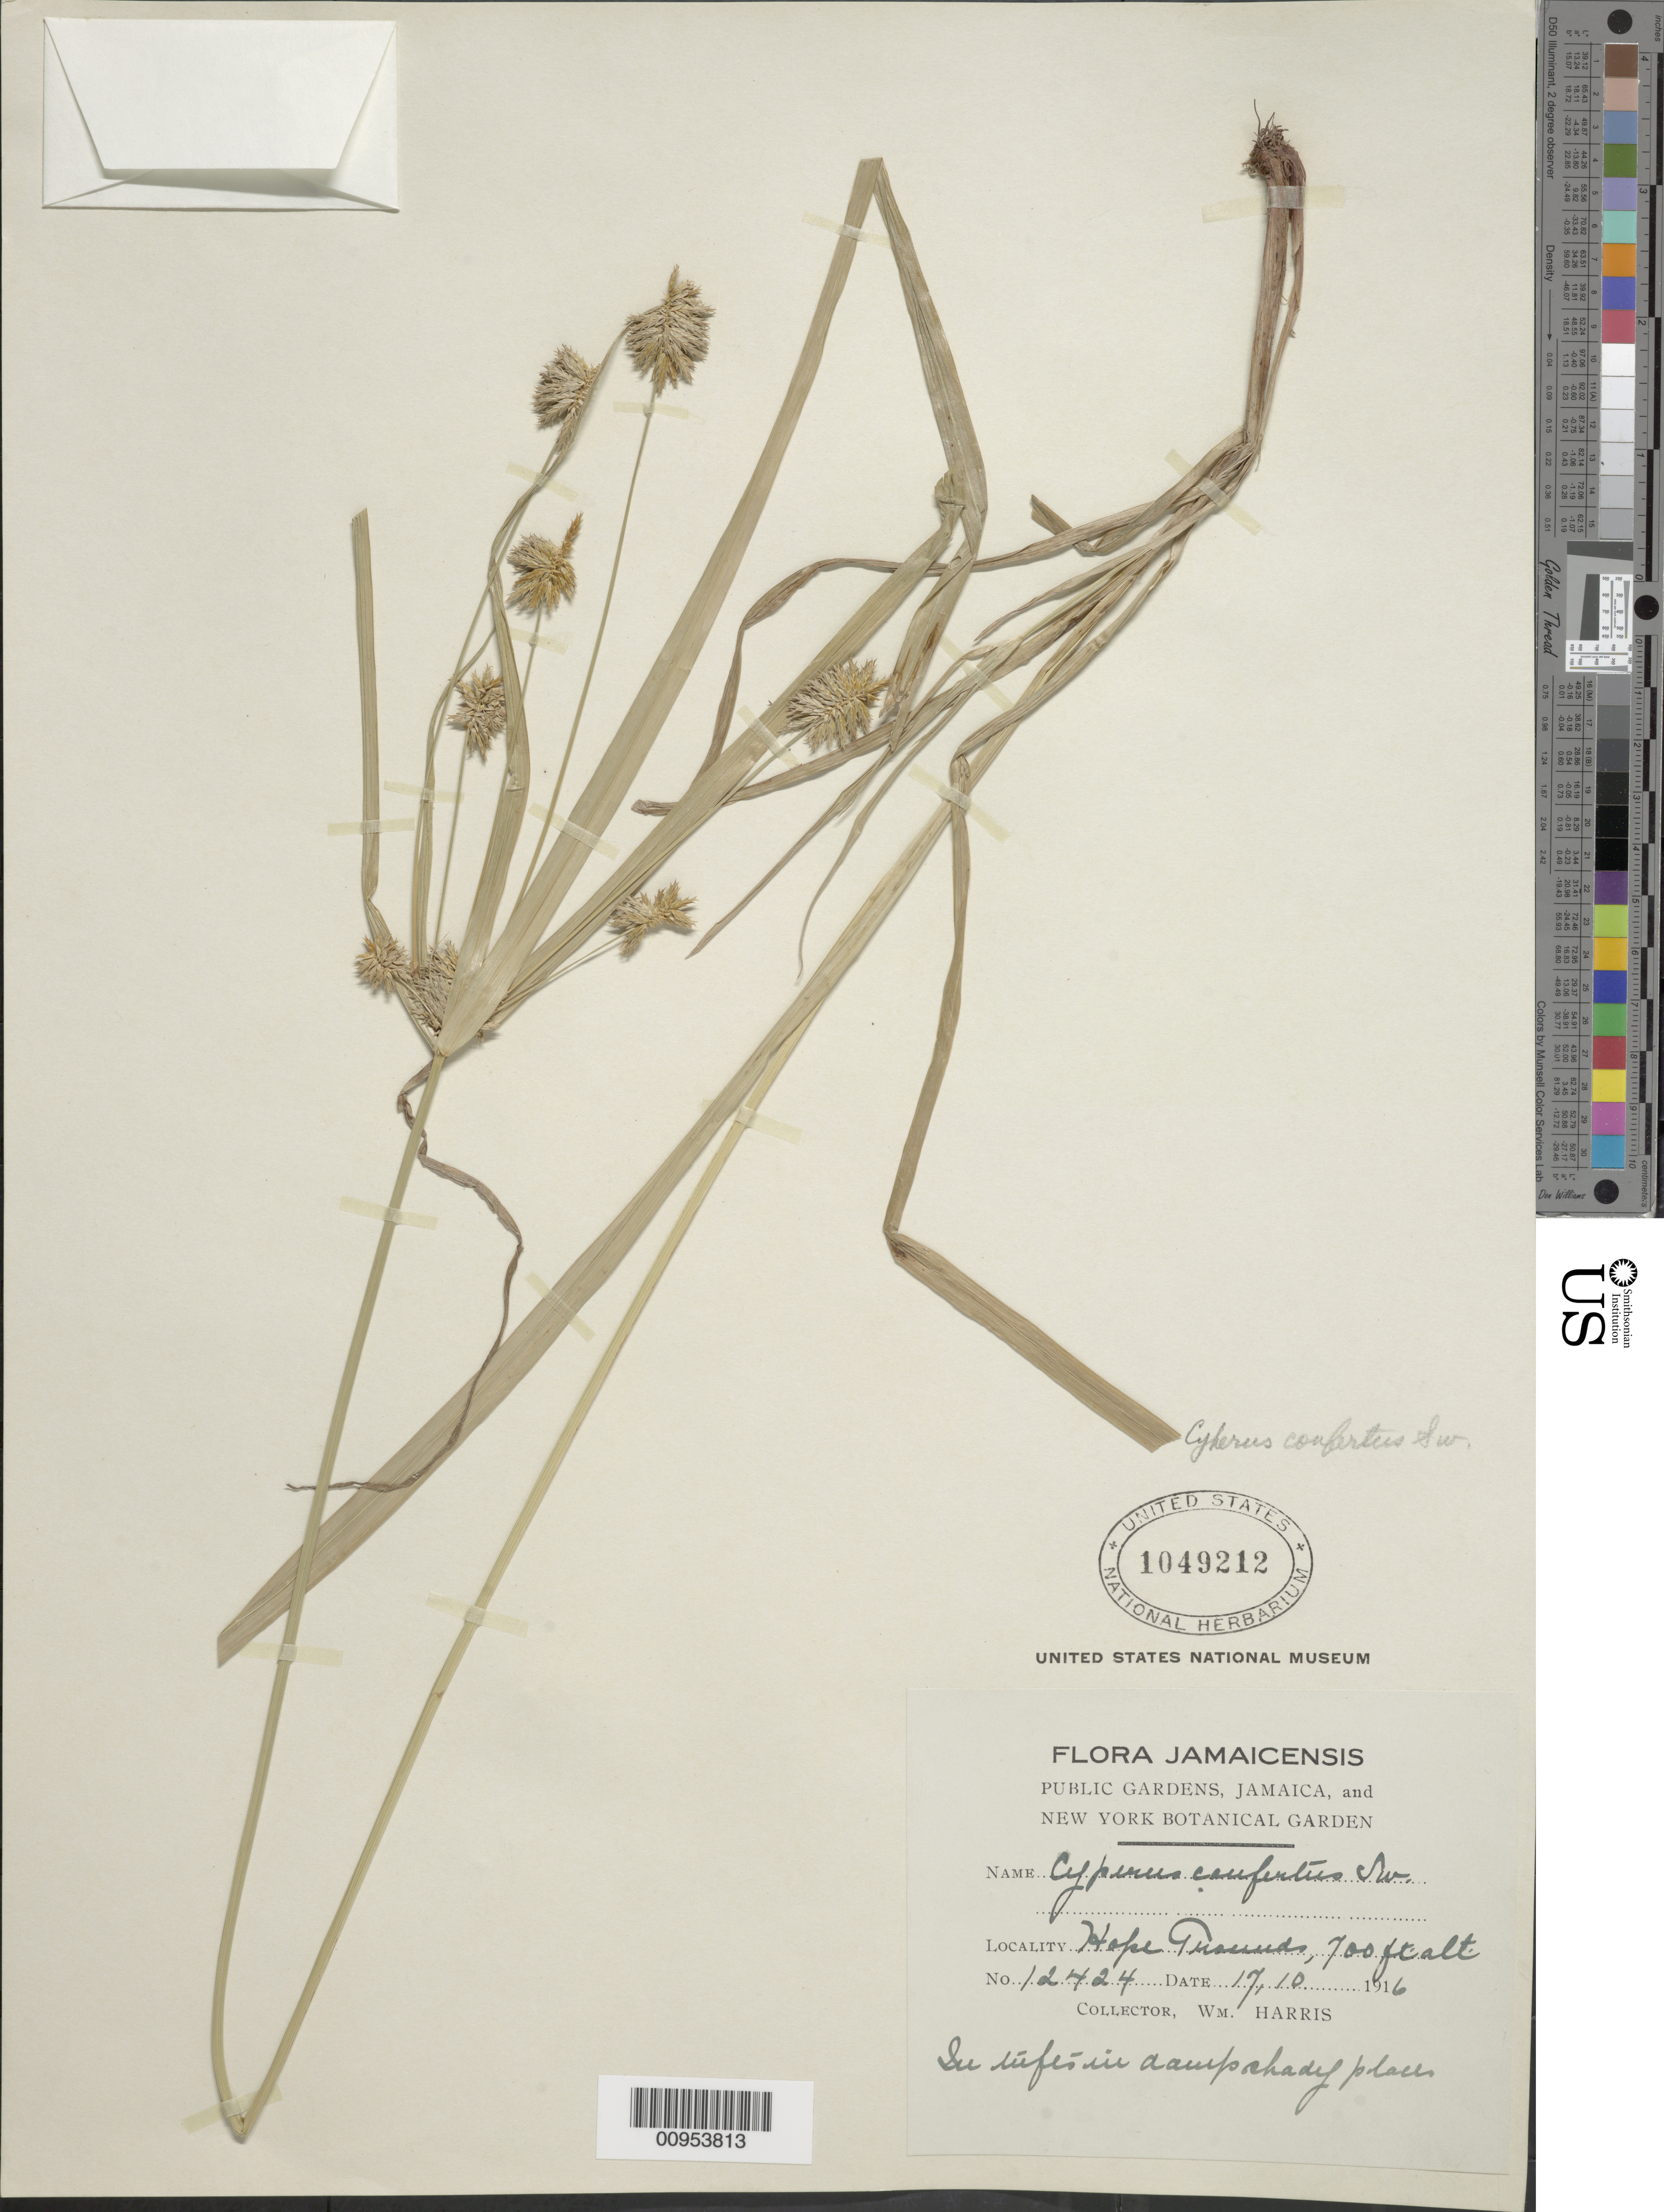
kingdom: Plantae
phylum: Tracheophyta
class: Liliopsida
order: Poales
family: Cyperaceae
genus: Cyperus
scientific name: Cyperus confertus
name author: Sw.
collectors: W. H. Harris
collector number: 12424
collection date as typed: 17 Oct 1916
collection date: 1916-10-17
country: Jamaica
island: Jamaica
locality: Hope Grounds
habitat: In damp shady places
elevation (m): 213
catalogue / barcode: US 1049212